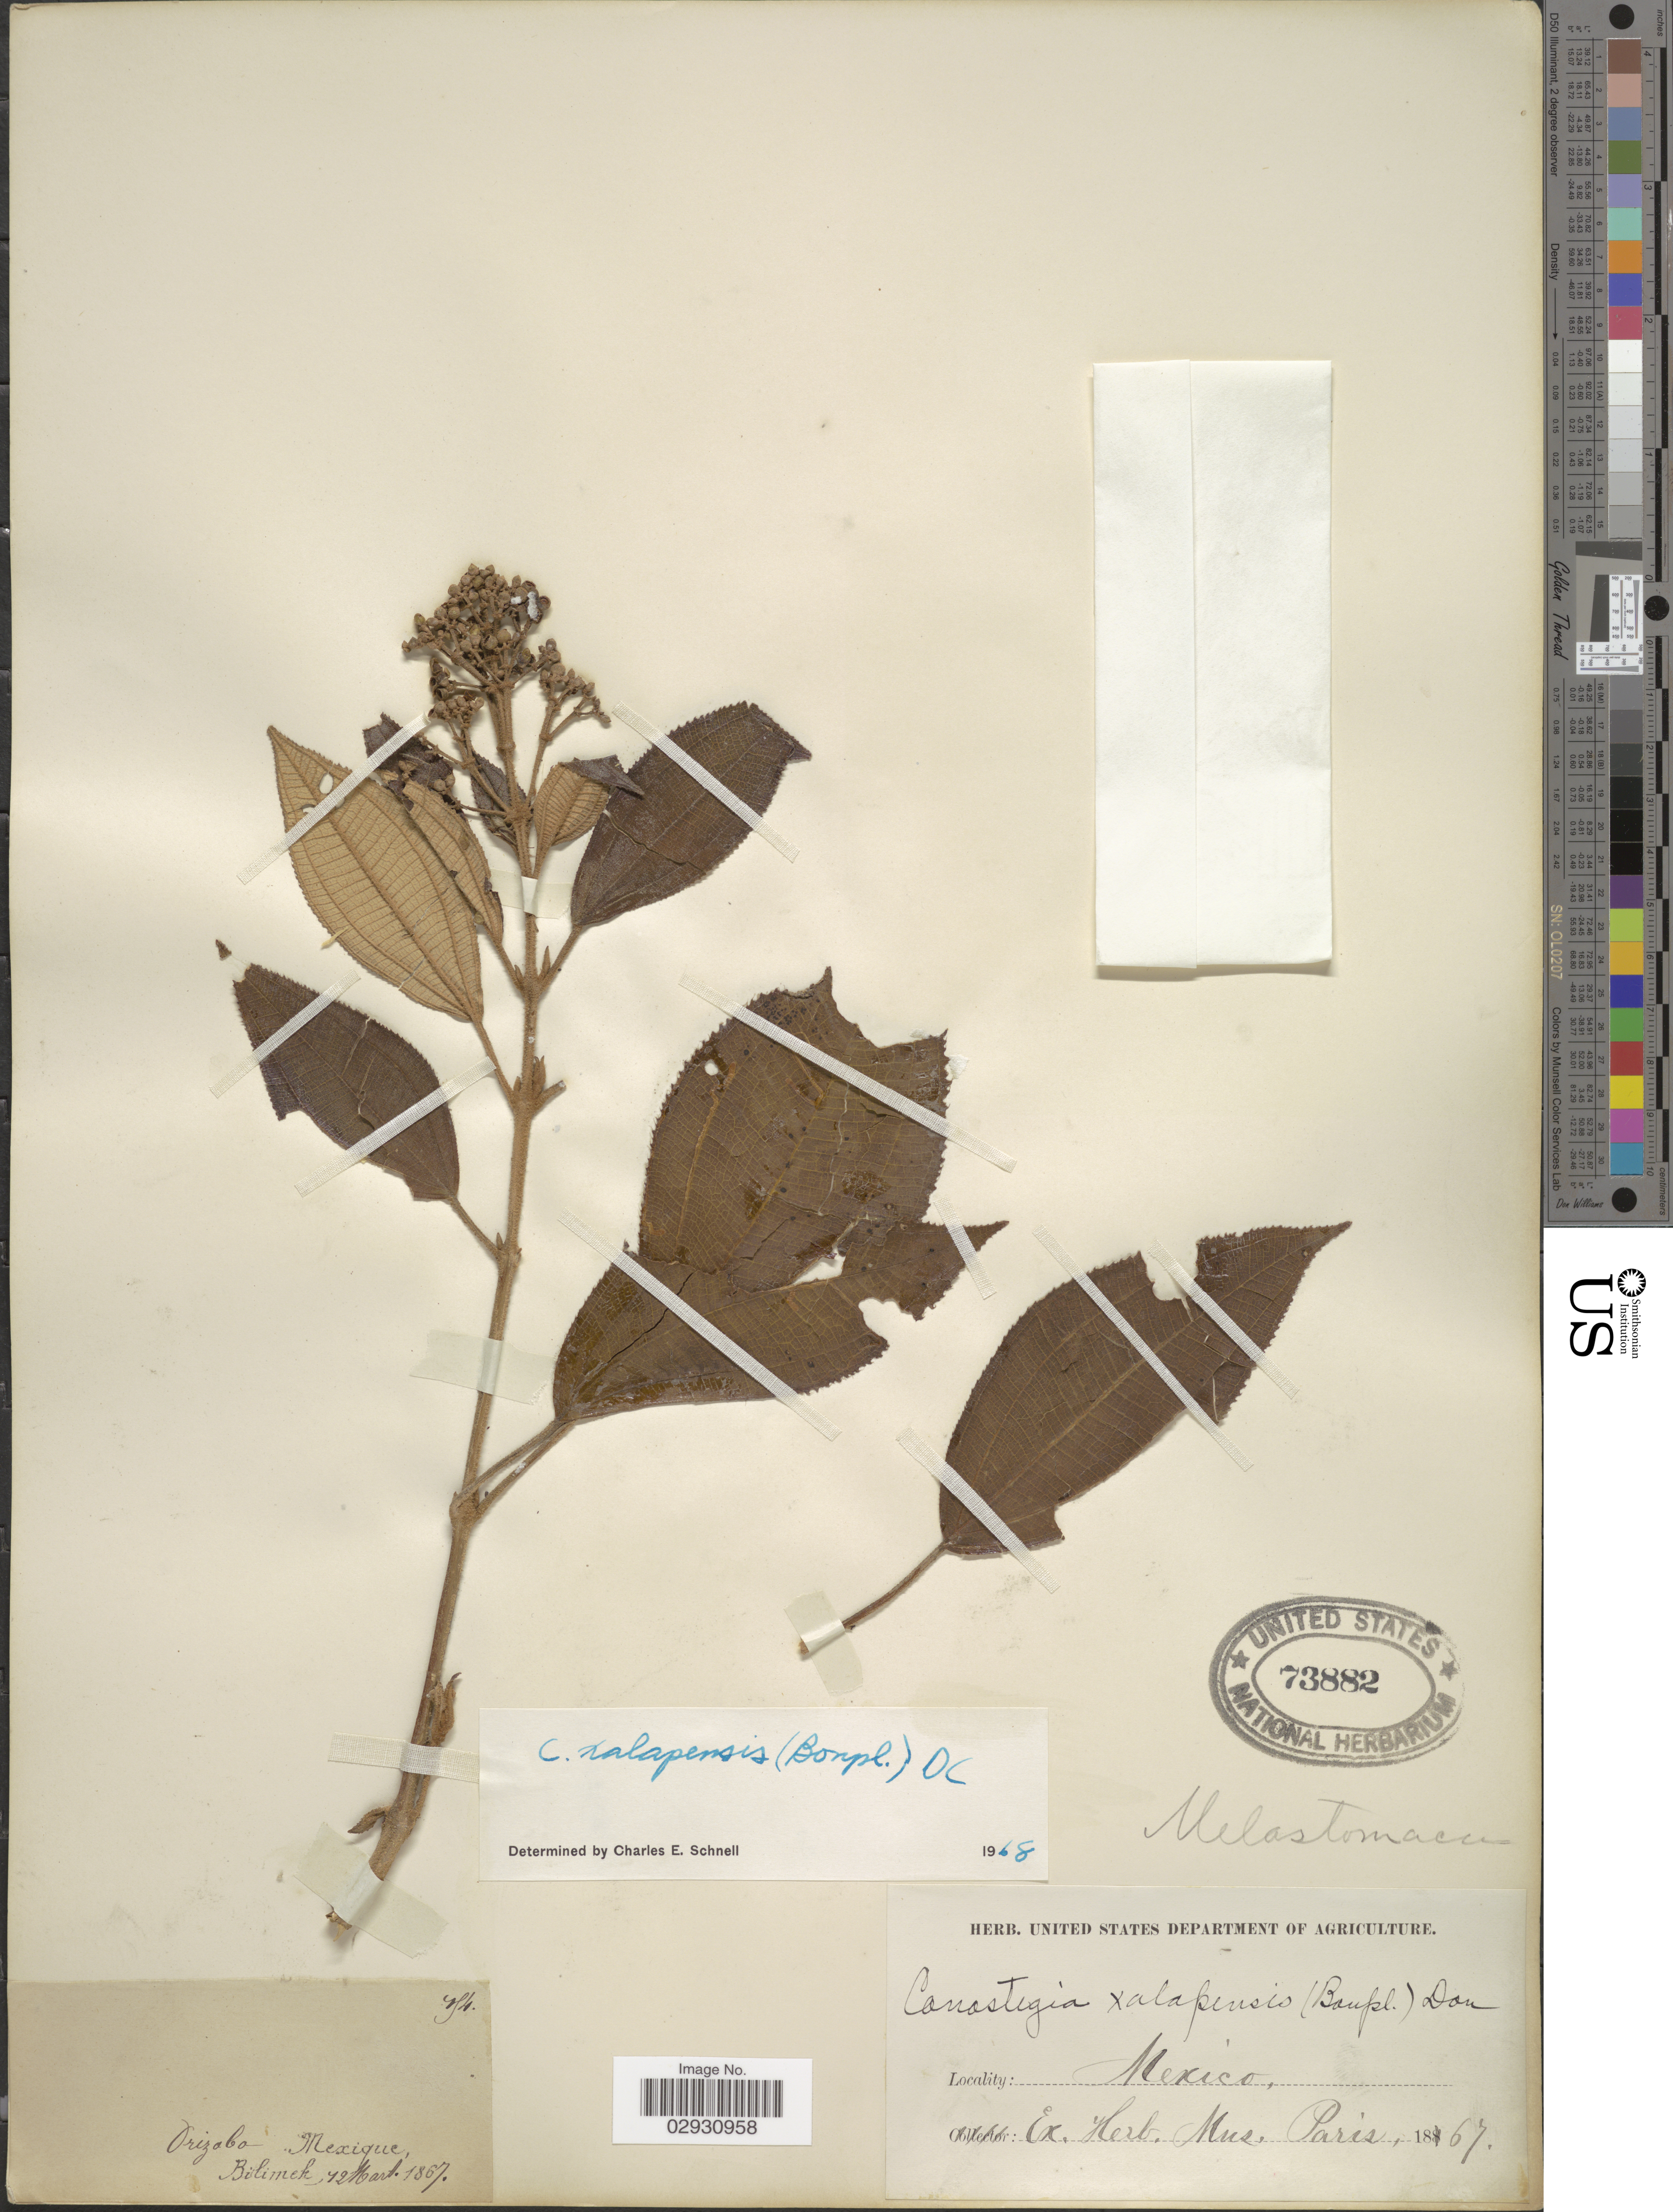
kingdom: Plantae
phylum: Tracheophyta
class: Magnoliopsida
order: Myrtales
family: Melastomataceae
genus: Conostegia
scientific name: Conostegia quadrangularis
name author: Schltdl. ex Steud.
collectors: -. Bilimek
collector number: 4*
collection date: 1867-03-12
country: Mexico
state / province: Veracruz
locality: Orizaba.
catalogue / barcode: US 73882